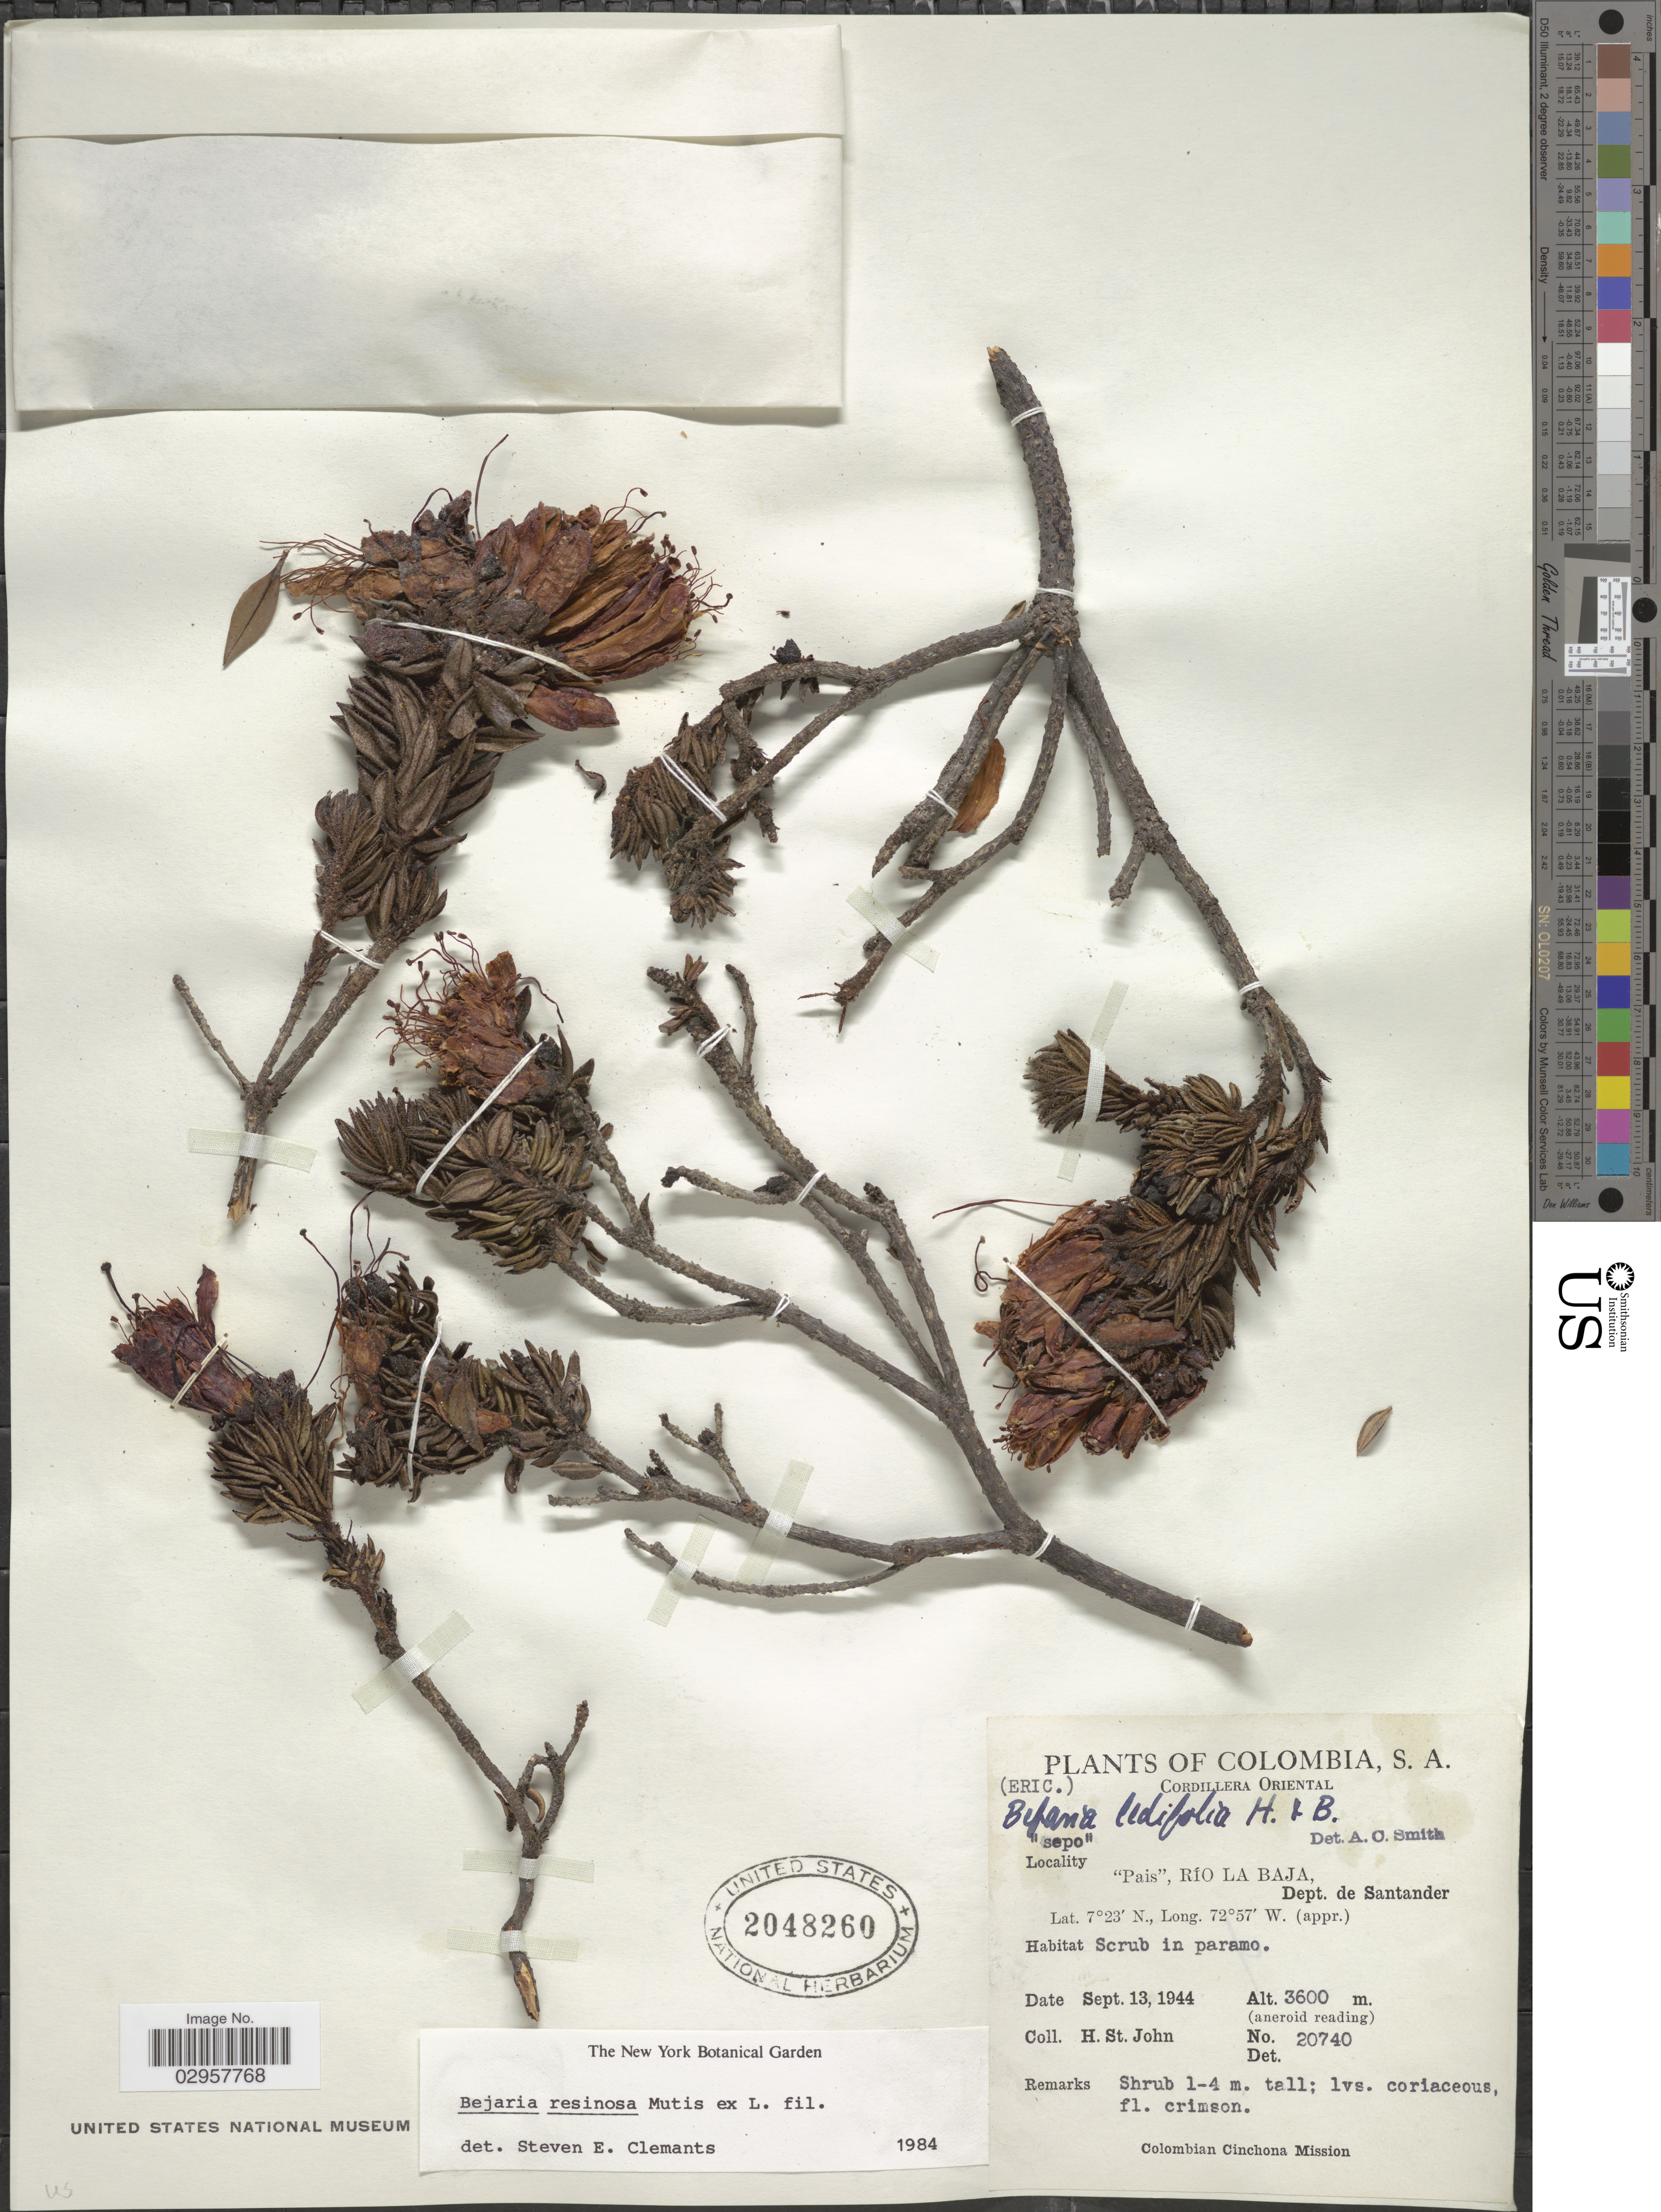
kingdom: Plantae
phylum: Tracheophyta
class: Magnoliopsida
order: Ericales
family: Ericaceae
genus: Befaria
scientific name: Befaria resinosa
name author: Mutis ex L. f.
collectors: H. St. John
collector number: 20740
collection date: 1944-09-13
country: Colombia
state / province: Santander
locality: Cordillera Oriental. "Pais", Río La Baja, Dept. de Santander.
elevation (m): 3600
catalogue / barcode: US 2048260